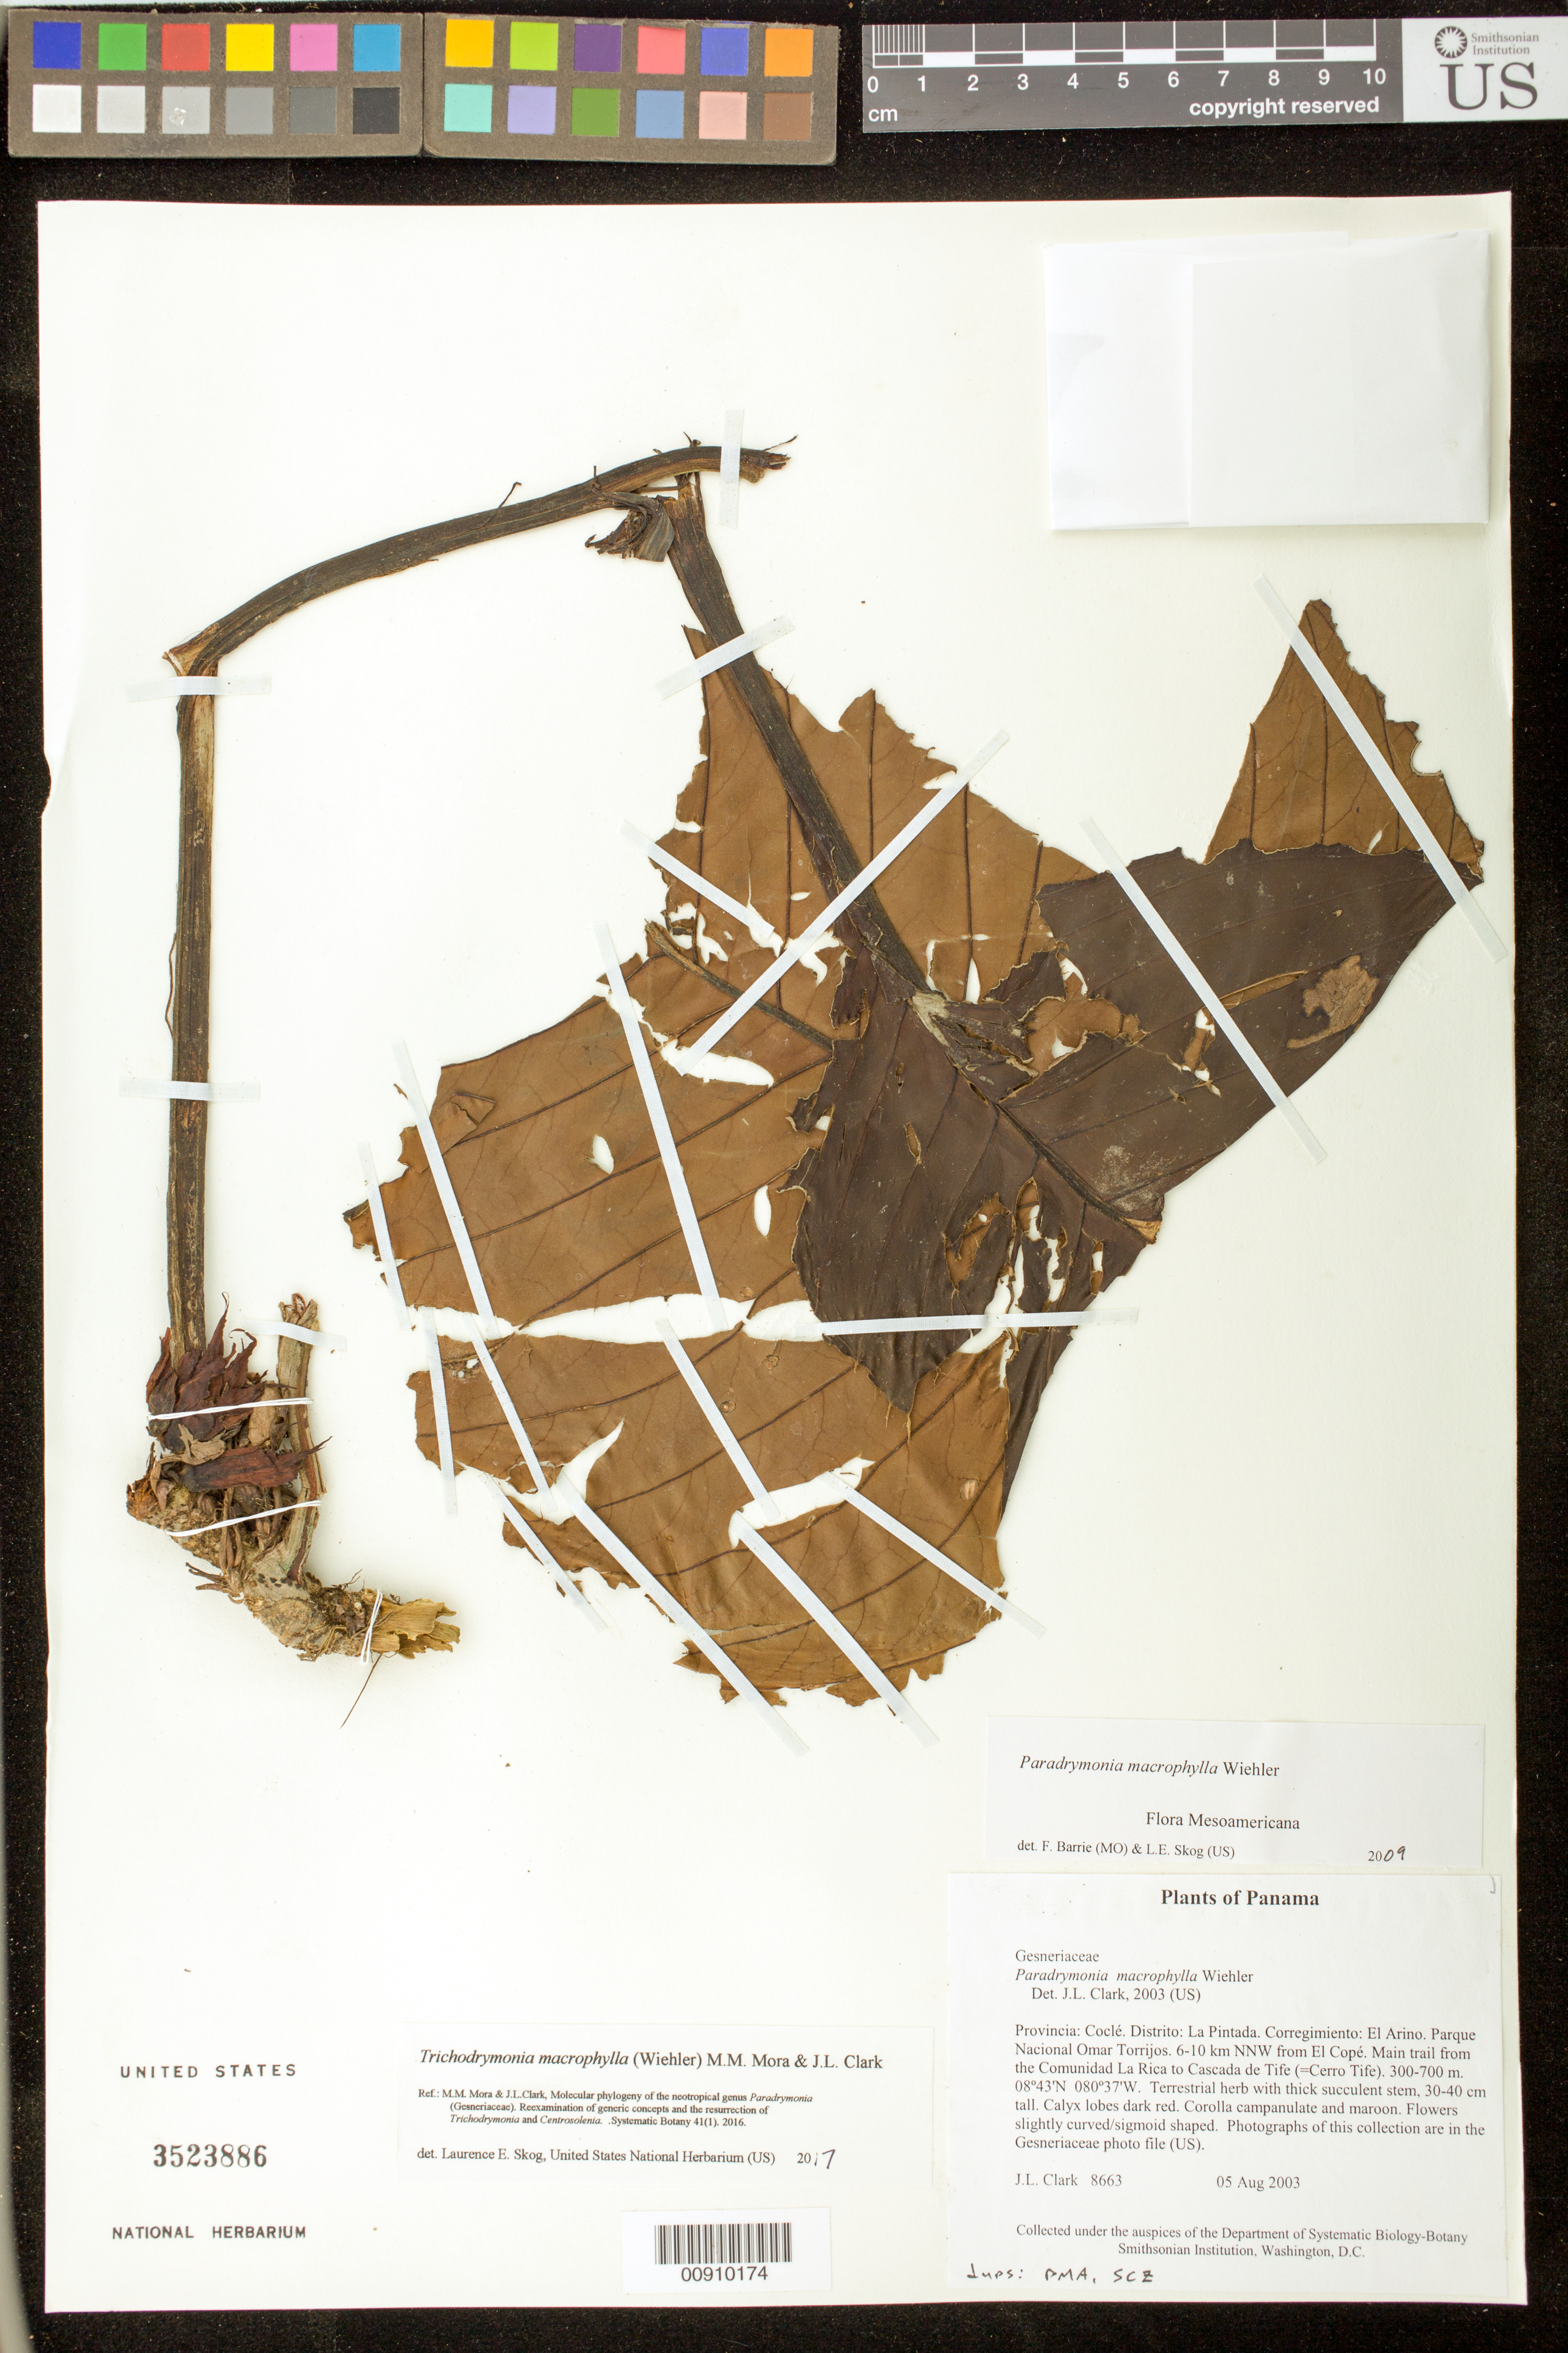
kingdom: Plantae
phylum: Tracheophyta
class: Magnoliopsida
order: Lamiales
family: Gesneriaceae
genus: Trichodrymonia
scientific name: Trichodrymonia macrophylla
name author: (Wiehler) M.M. Mora & J.L. Clark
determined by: Skog, Laurence E.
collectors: J. L. Clark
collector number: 8663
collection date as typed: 05 Aug 2003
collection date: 2003-08-05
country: Panama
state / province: Coclé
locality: La Pintada. Corregimiento: El Arino. Parque Nacional Omar Torrijos. 6-10 km NNW from El Copé. Main trail from the Comunidad La Rica to Cascada de Tife (=Cerro Tife).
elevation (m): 300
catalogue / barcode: US 3523886